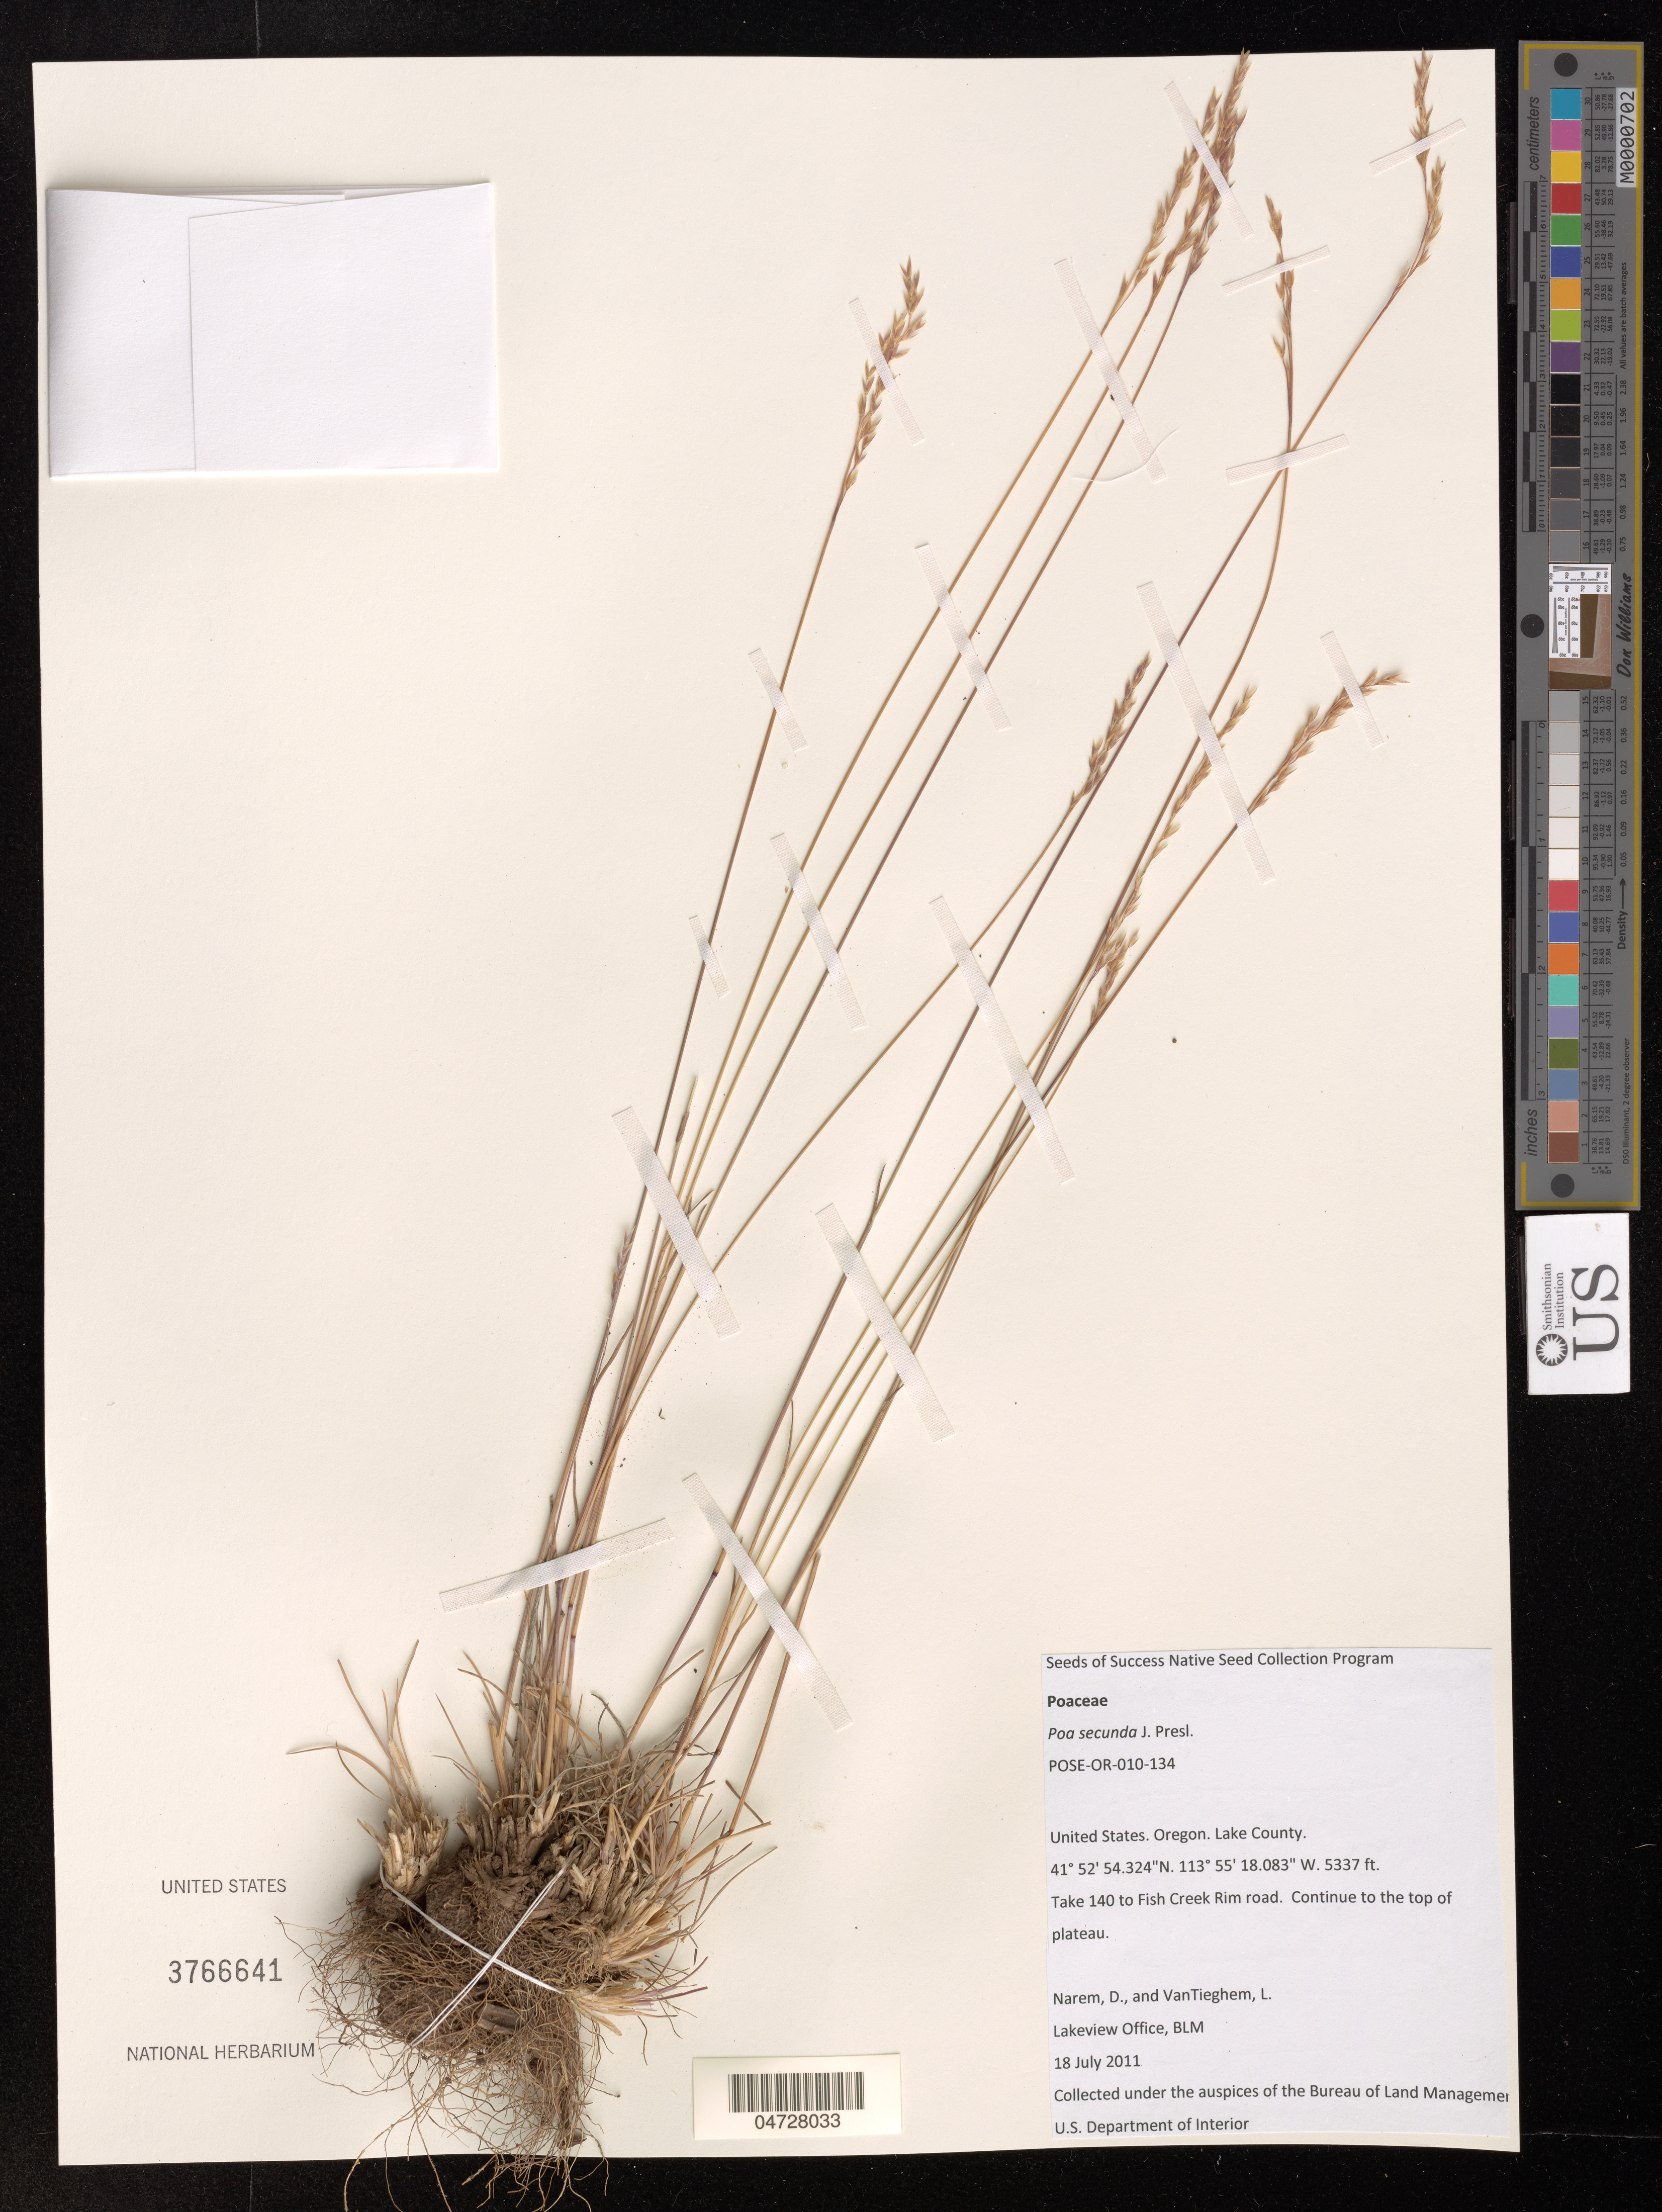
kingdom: Plantae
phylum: Tracheophyta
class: Liliopsida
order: Poales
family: Poaceae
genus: Poa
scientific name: Poa secunda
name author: J. Presl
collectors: D. Narem & L. VanTieghem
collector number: POSE-OR-010-134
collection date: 2011-07-18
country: United States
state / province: Oregon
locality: Lake County. Take 140 to Fish Creek Rim Road.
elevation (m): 1627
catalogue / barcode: US 3766641